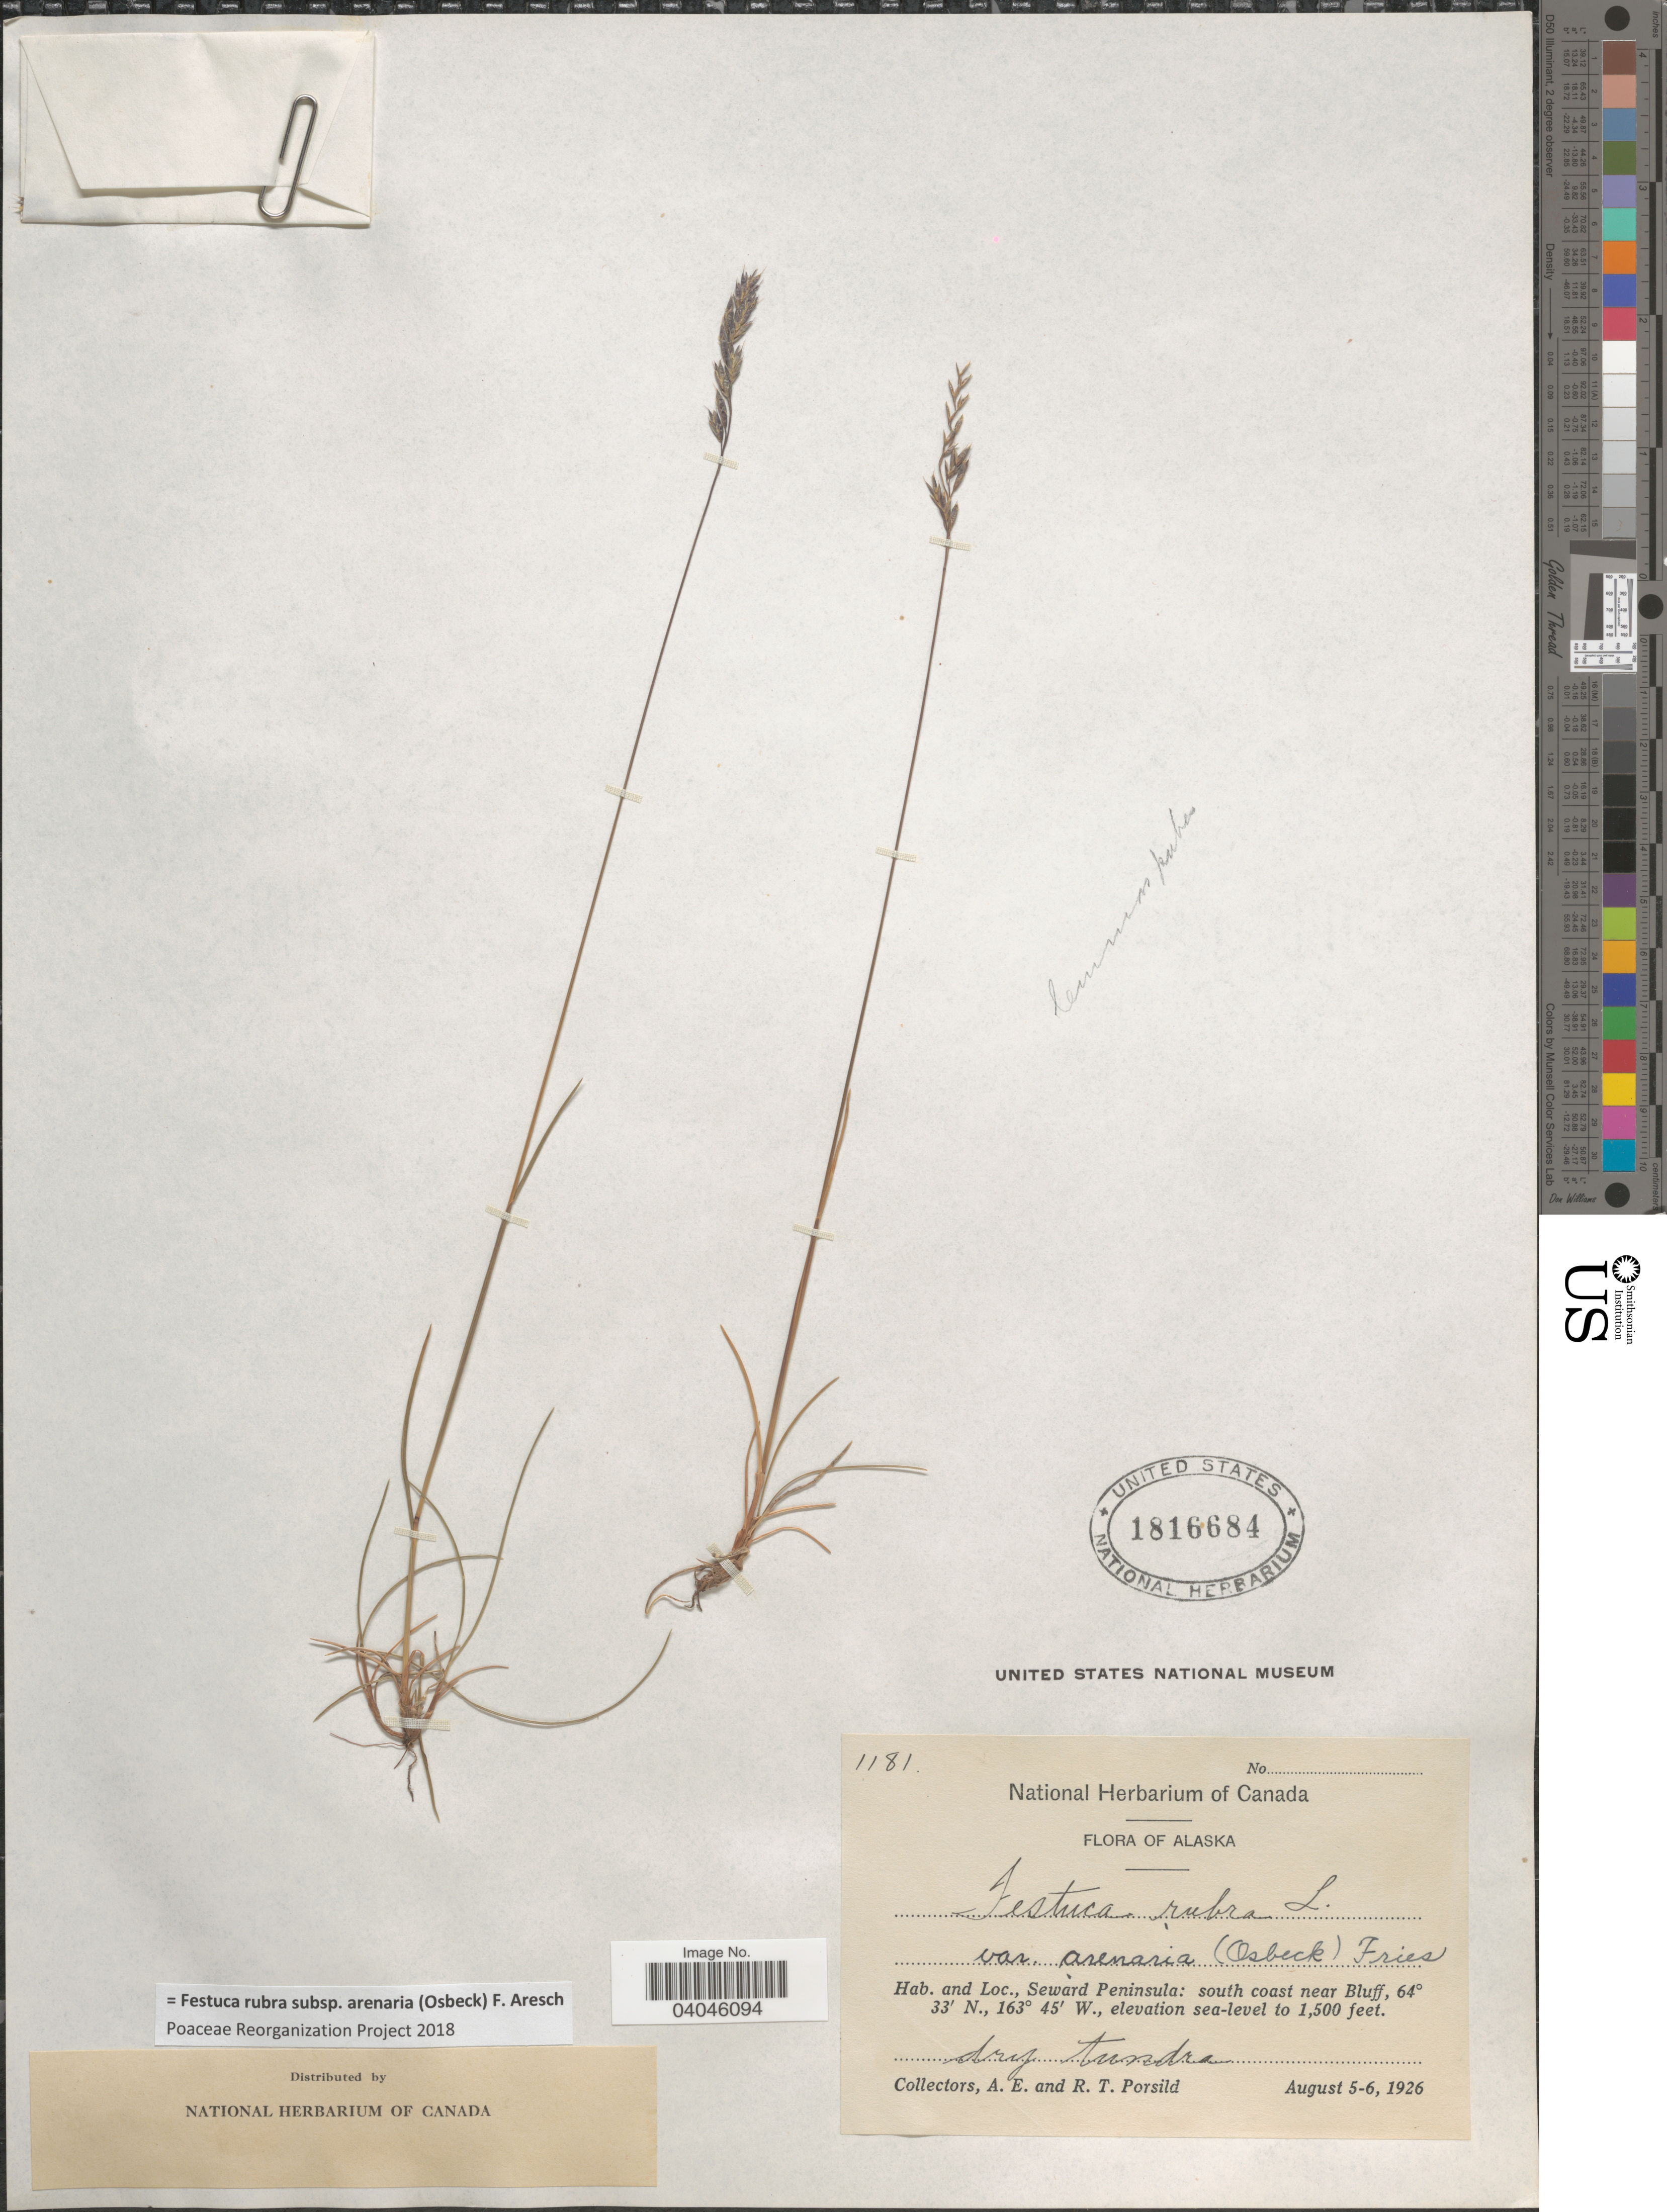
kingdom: Plantae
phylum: Tracheophyta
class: Liliopsida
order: Poales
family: Poaceae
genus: Festuca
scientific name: Festuca rubra subsp. arenaria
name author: (Osbeck) F. Aresch.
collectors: A. E. Porsild & R. T. Porsild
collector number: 1181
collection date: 1926-08-05/1926-08-06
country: United States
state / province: Alaska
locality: Seward Peninsula: south coast near Bluff.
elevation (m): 0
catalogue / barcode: US 1816684